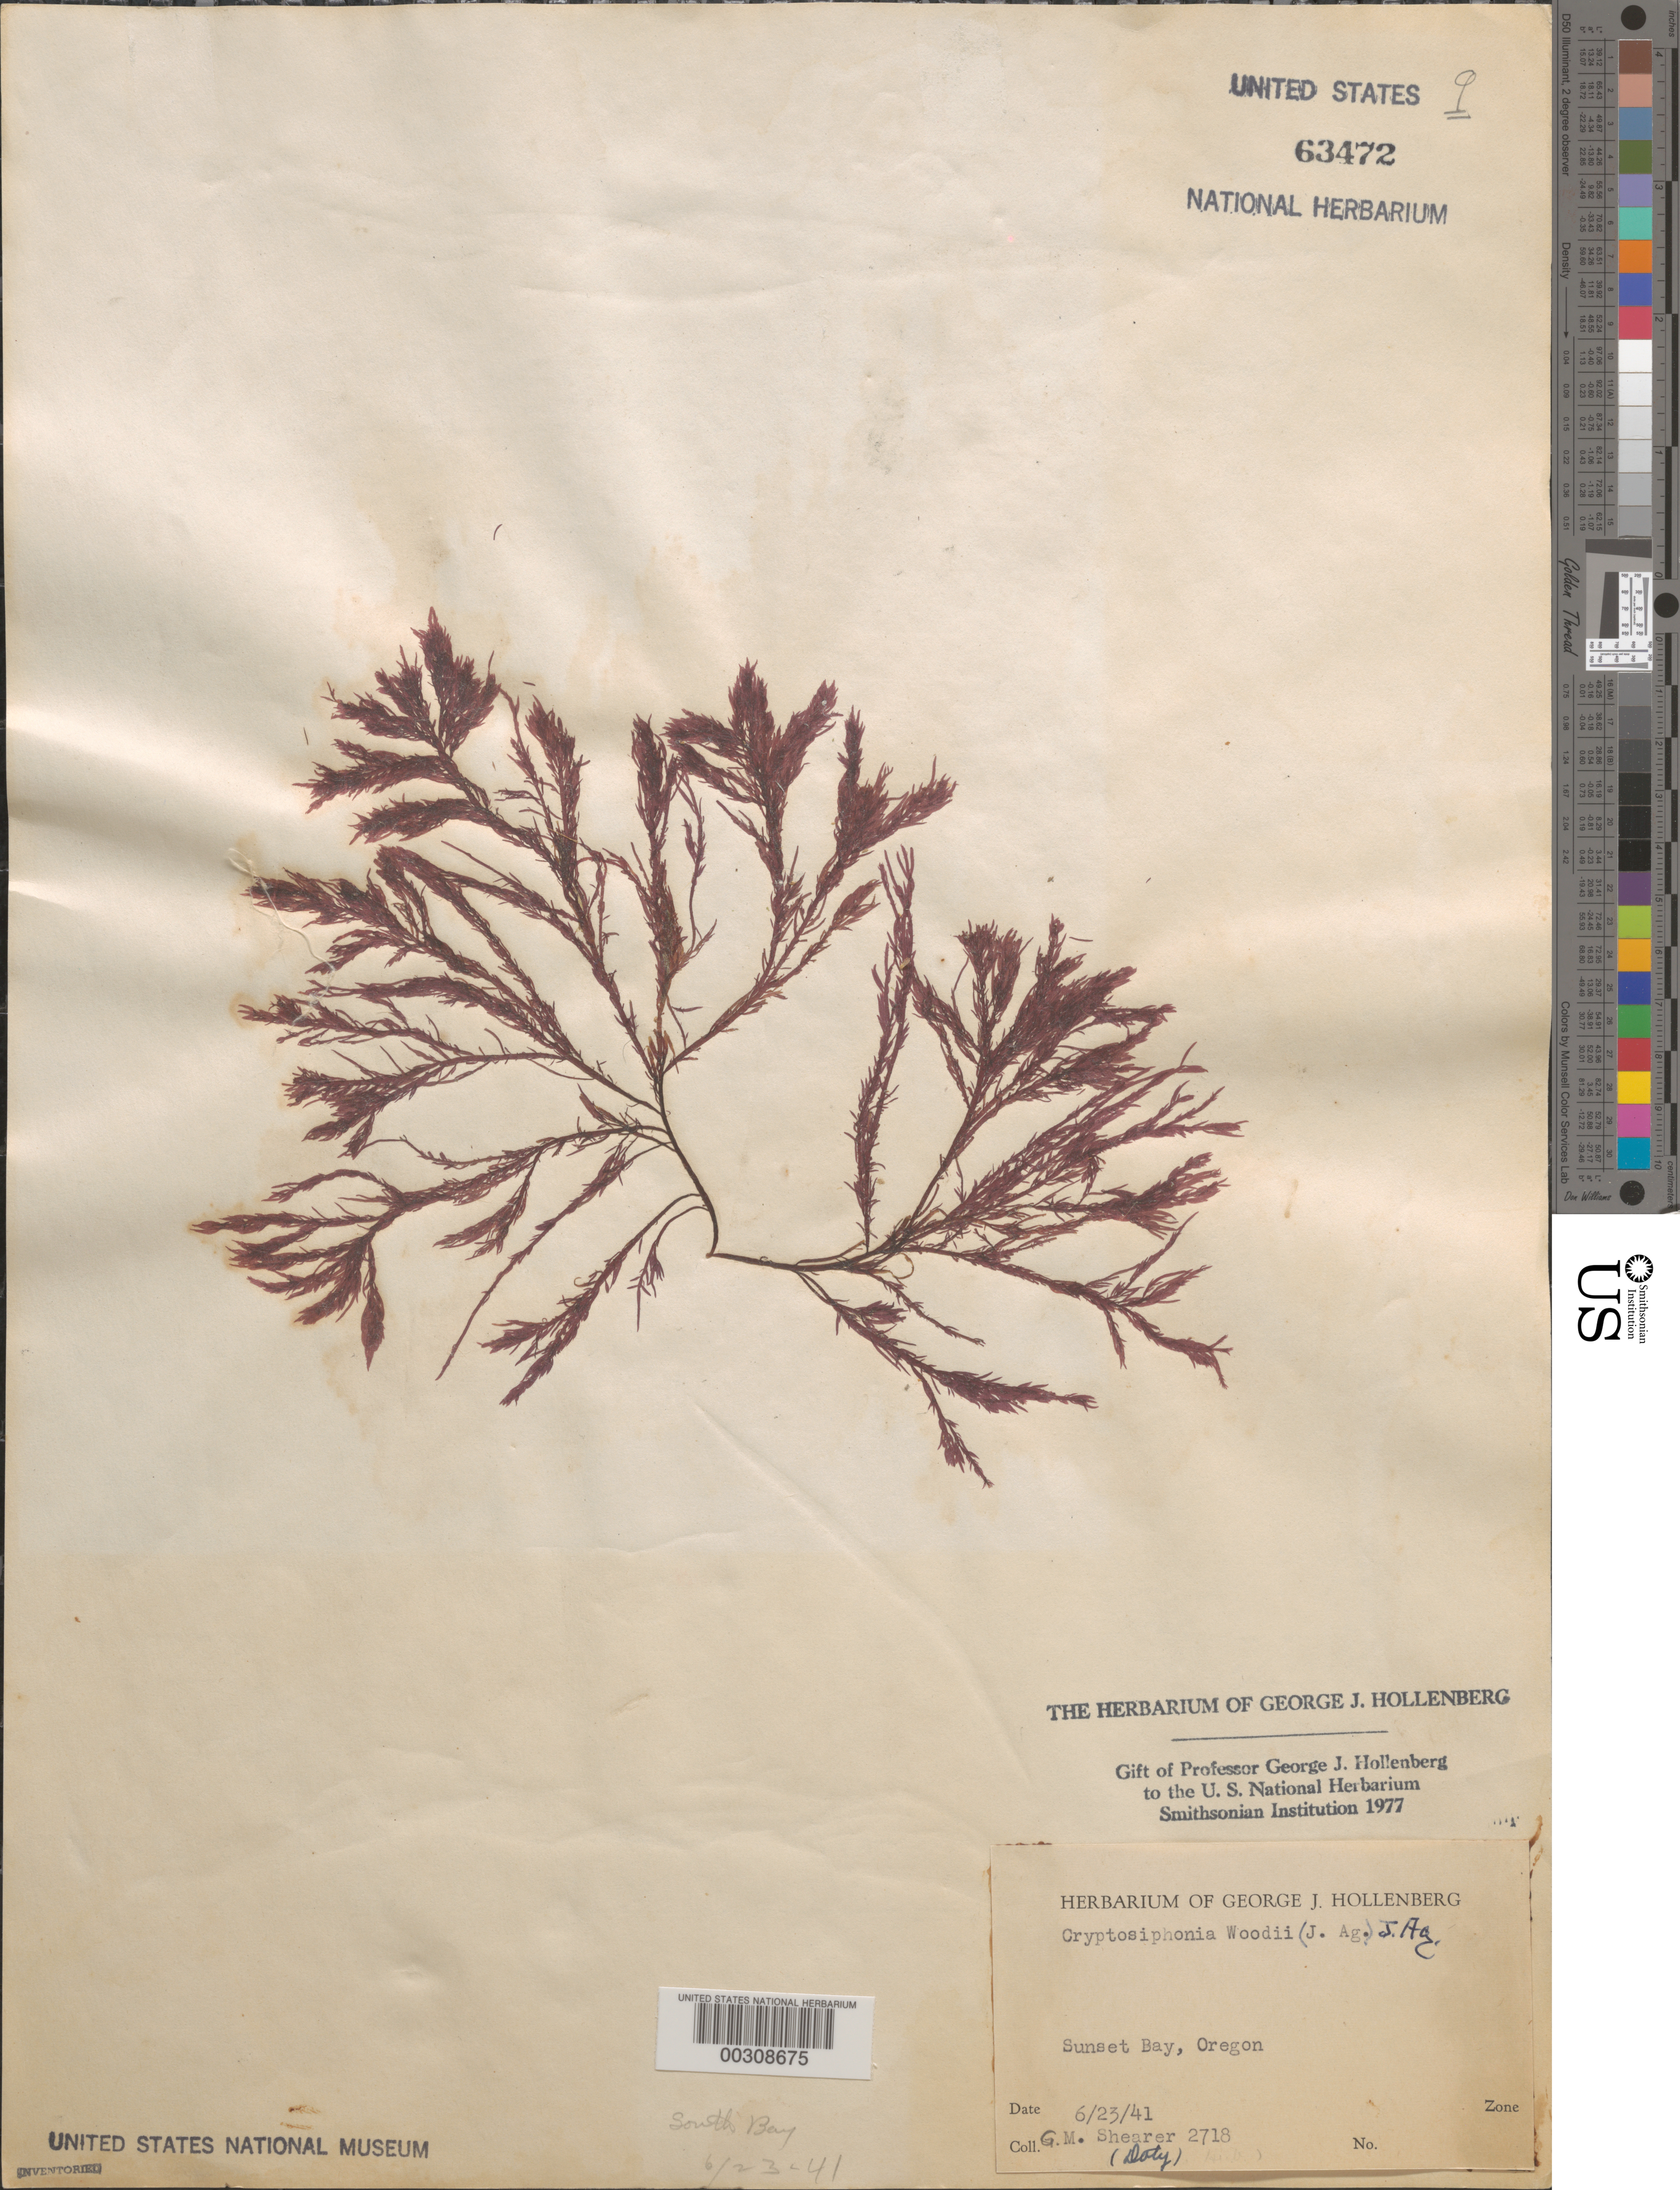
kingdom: Plantae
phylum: Rhodophyta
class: Florideophyceae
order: Gigartinales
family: Dumontiaceae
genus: Cryptosiphonia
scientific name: Cryptosiphonia woodii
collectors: G. Shearer & -- Doty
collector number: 2718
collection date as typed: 23 Jun 41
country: United States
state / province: Oregon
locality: Sunset Bay. South Bay.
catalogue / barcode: US 63472